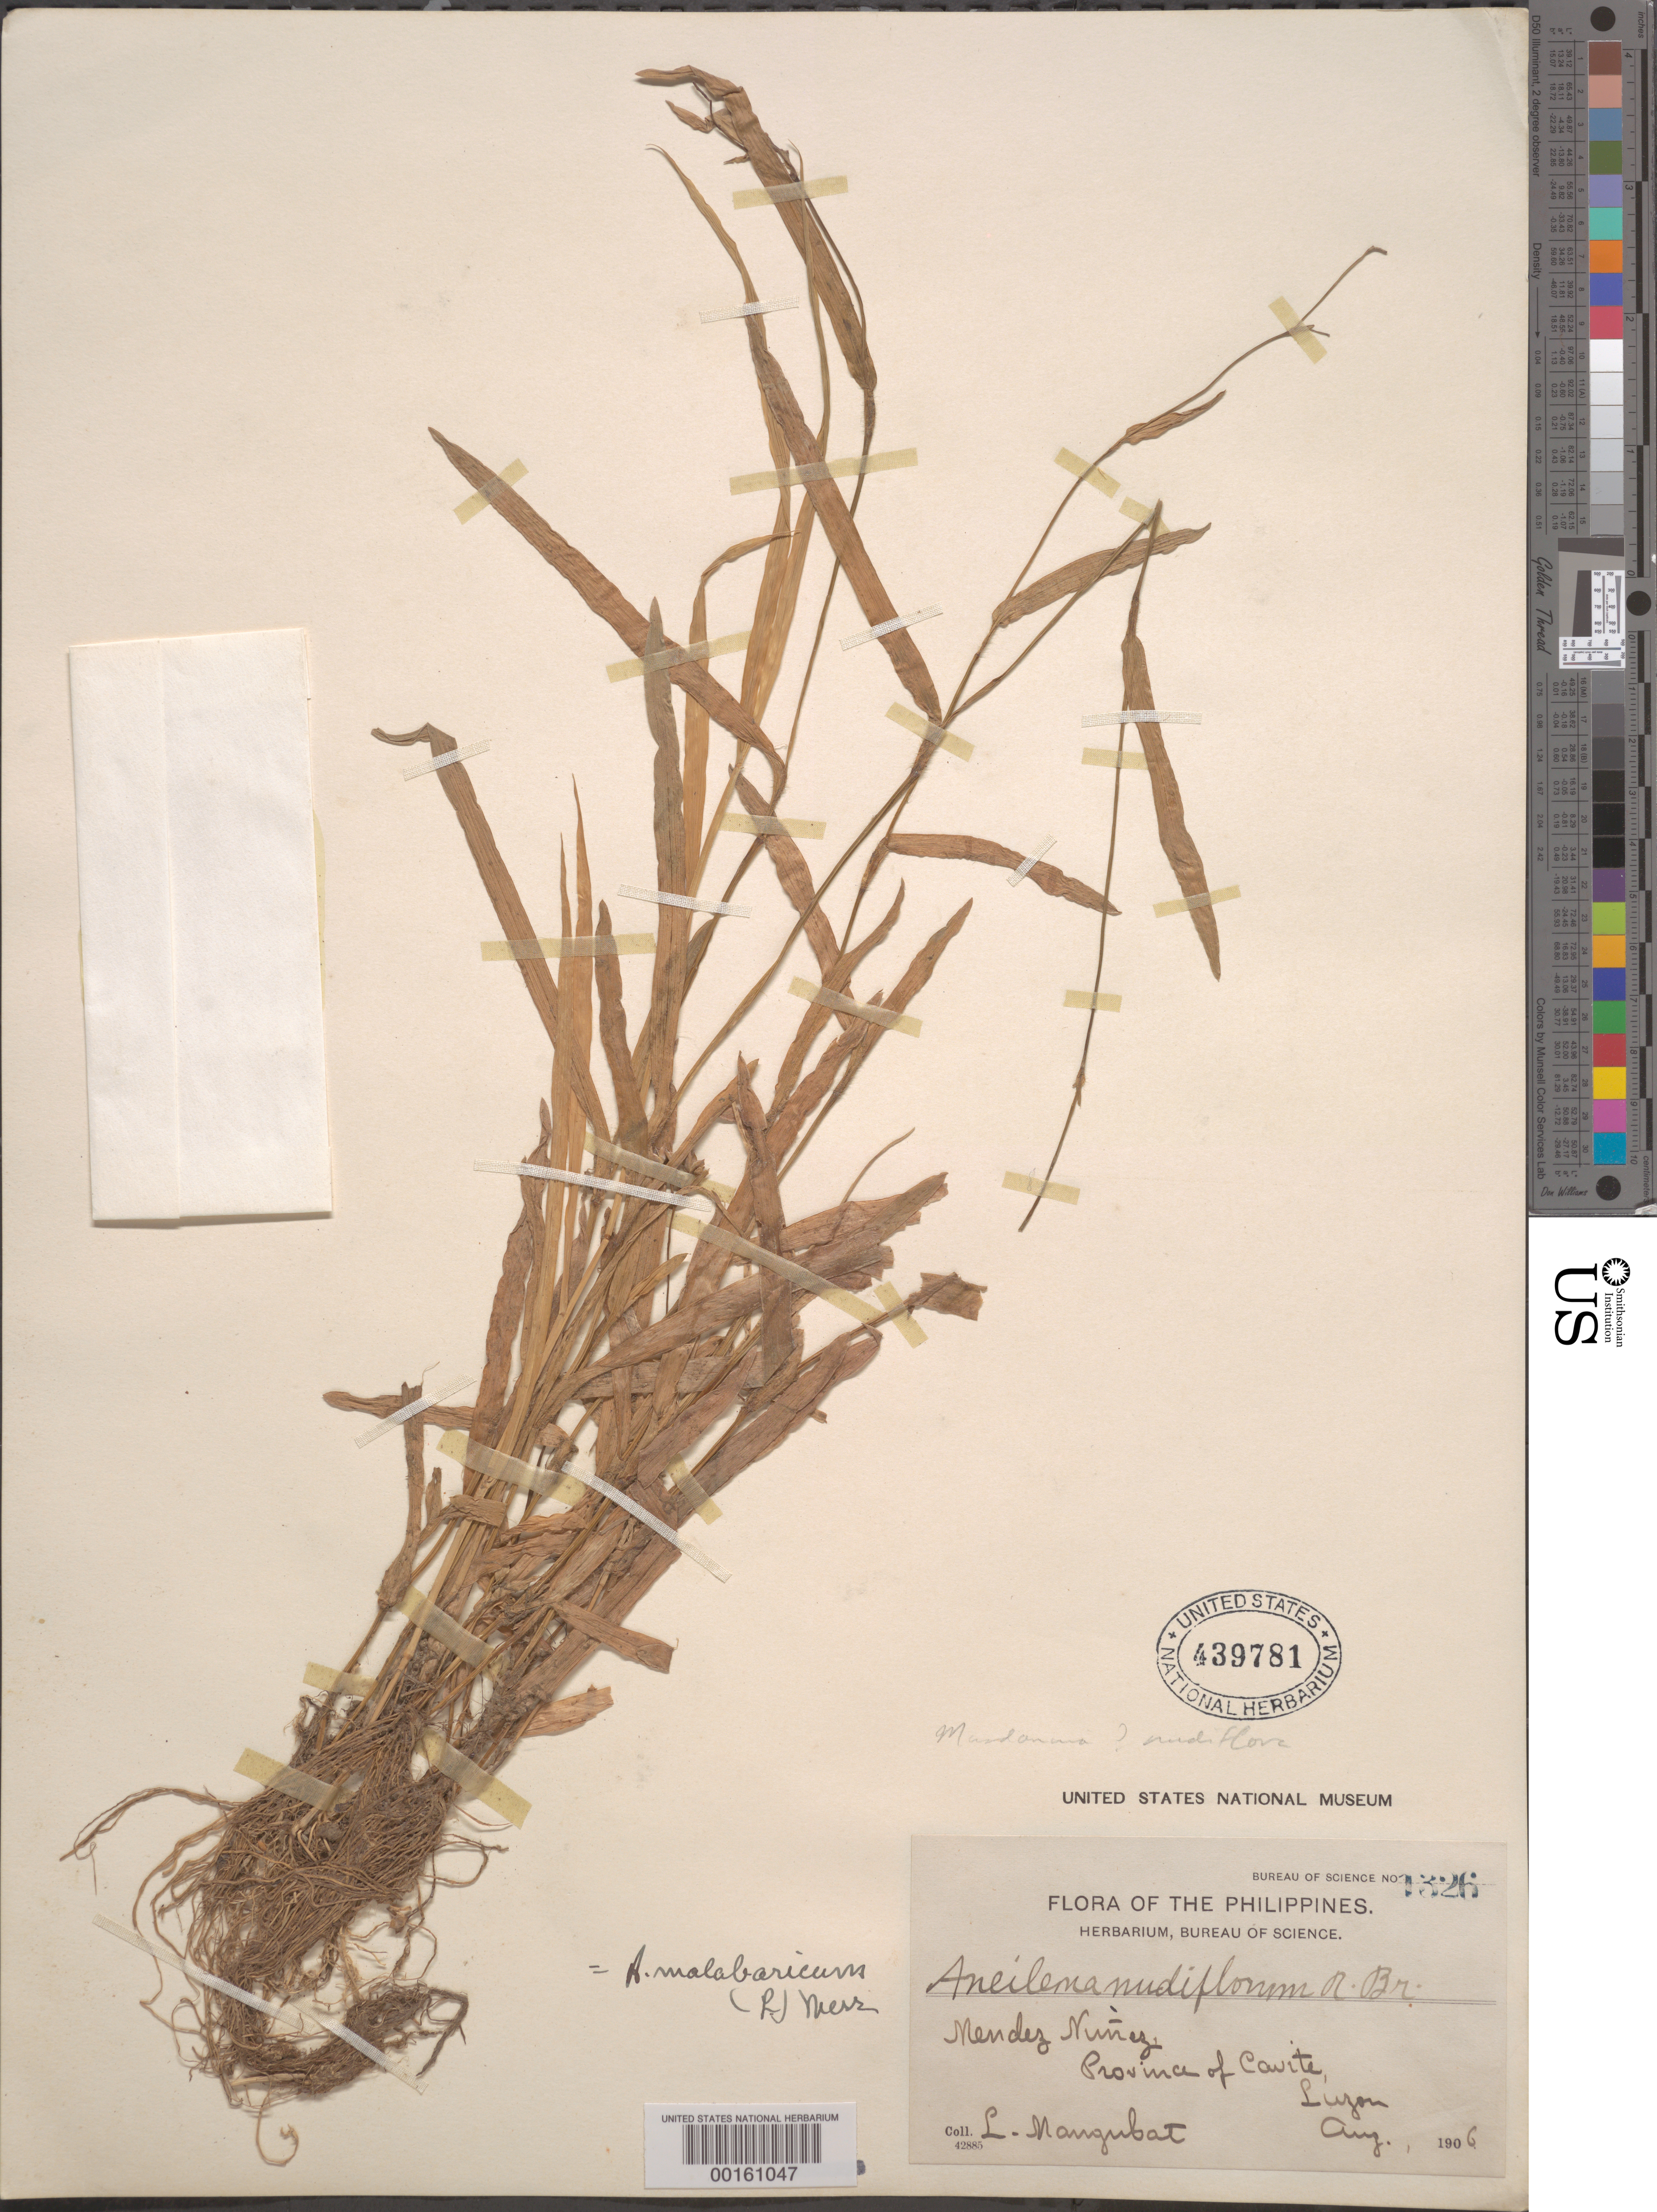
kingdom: Plantae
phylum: Tracheophyta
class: Liliopsida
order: Commelinales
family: Commelinaceae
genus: Murdannia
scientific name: Murdannia nudiflora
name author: (L.) Brenan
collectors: L. Mangubat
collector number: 1326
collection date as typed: Aug 1906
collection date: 1906-08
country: Philippines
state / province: Calabarzon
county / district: Cavite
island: Luzon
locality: Mendez nunez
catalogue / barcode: US 439781